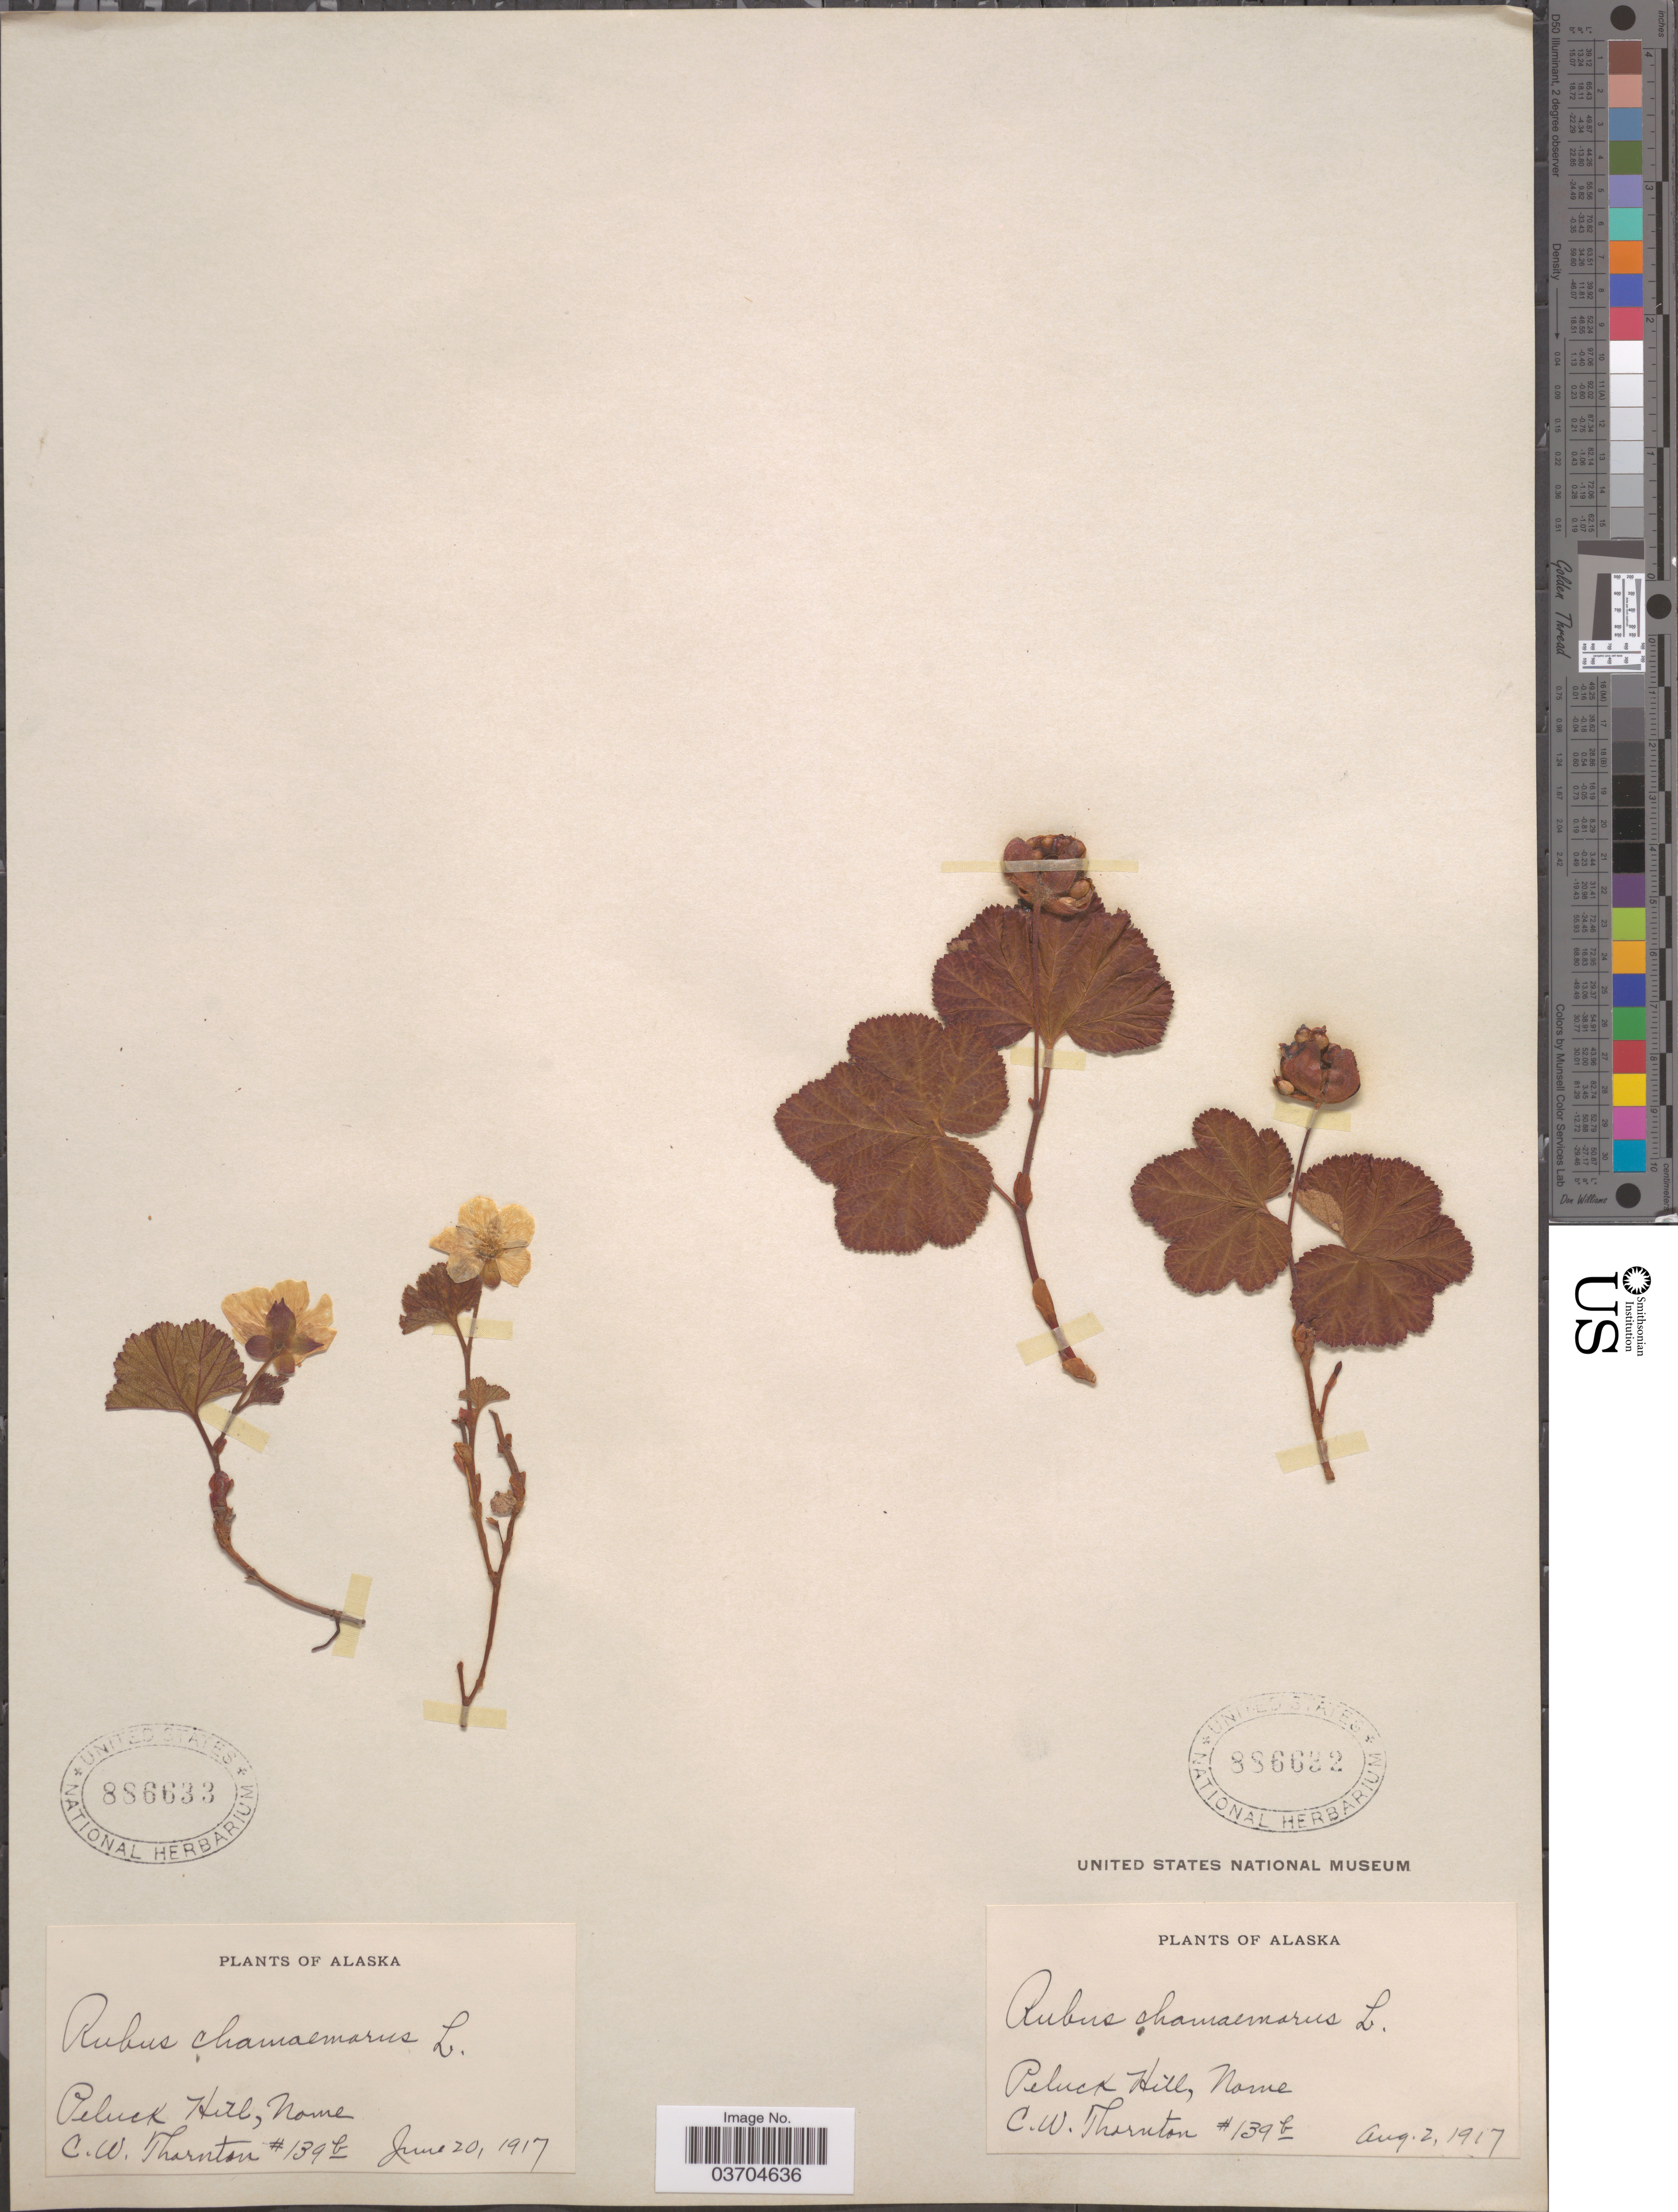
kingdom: Plantae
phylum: Tracheophyta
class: Magnoliopsida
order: Rosales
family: Rosaceae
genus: Rubus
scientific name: Rubus chamaemorus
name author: L.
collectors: C. Thornton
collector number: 139b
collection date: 1917-06-20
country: United States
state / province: Alaska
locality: Peluck Hill, Nome.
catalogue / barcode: US 886633